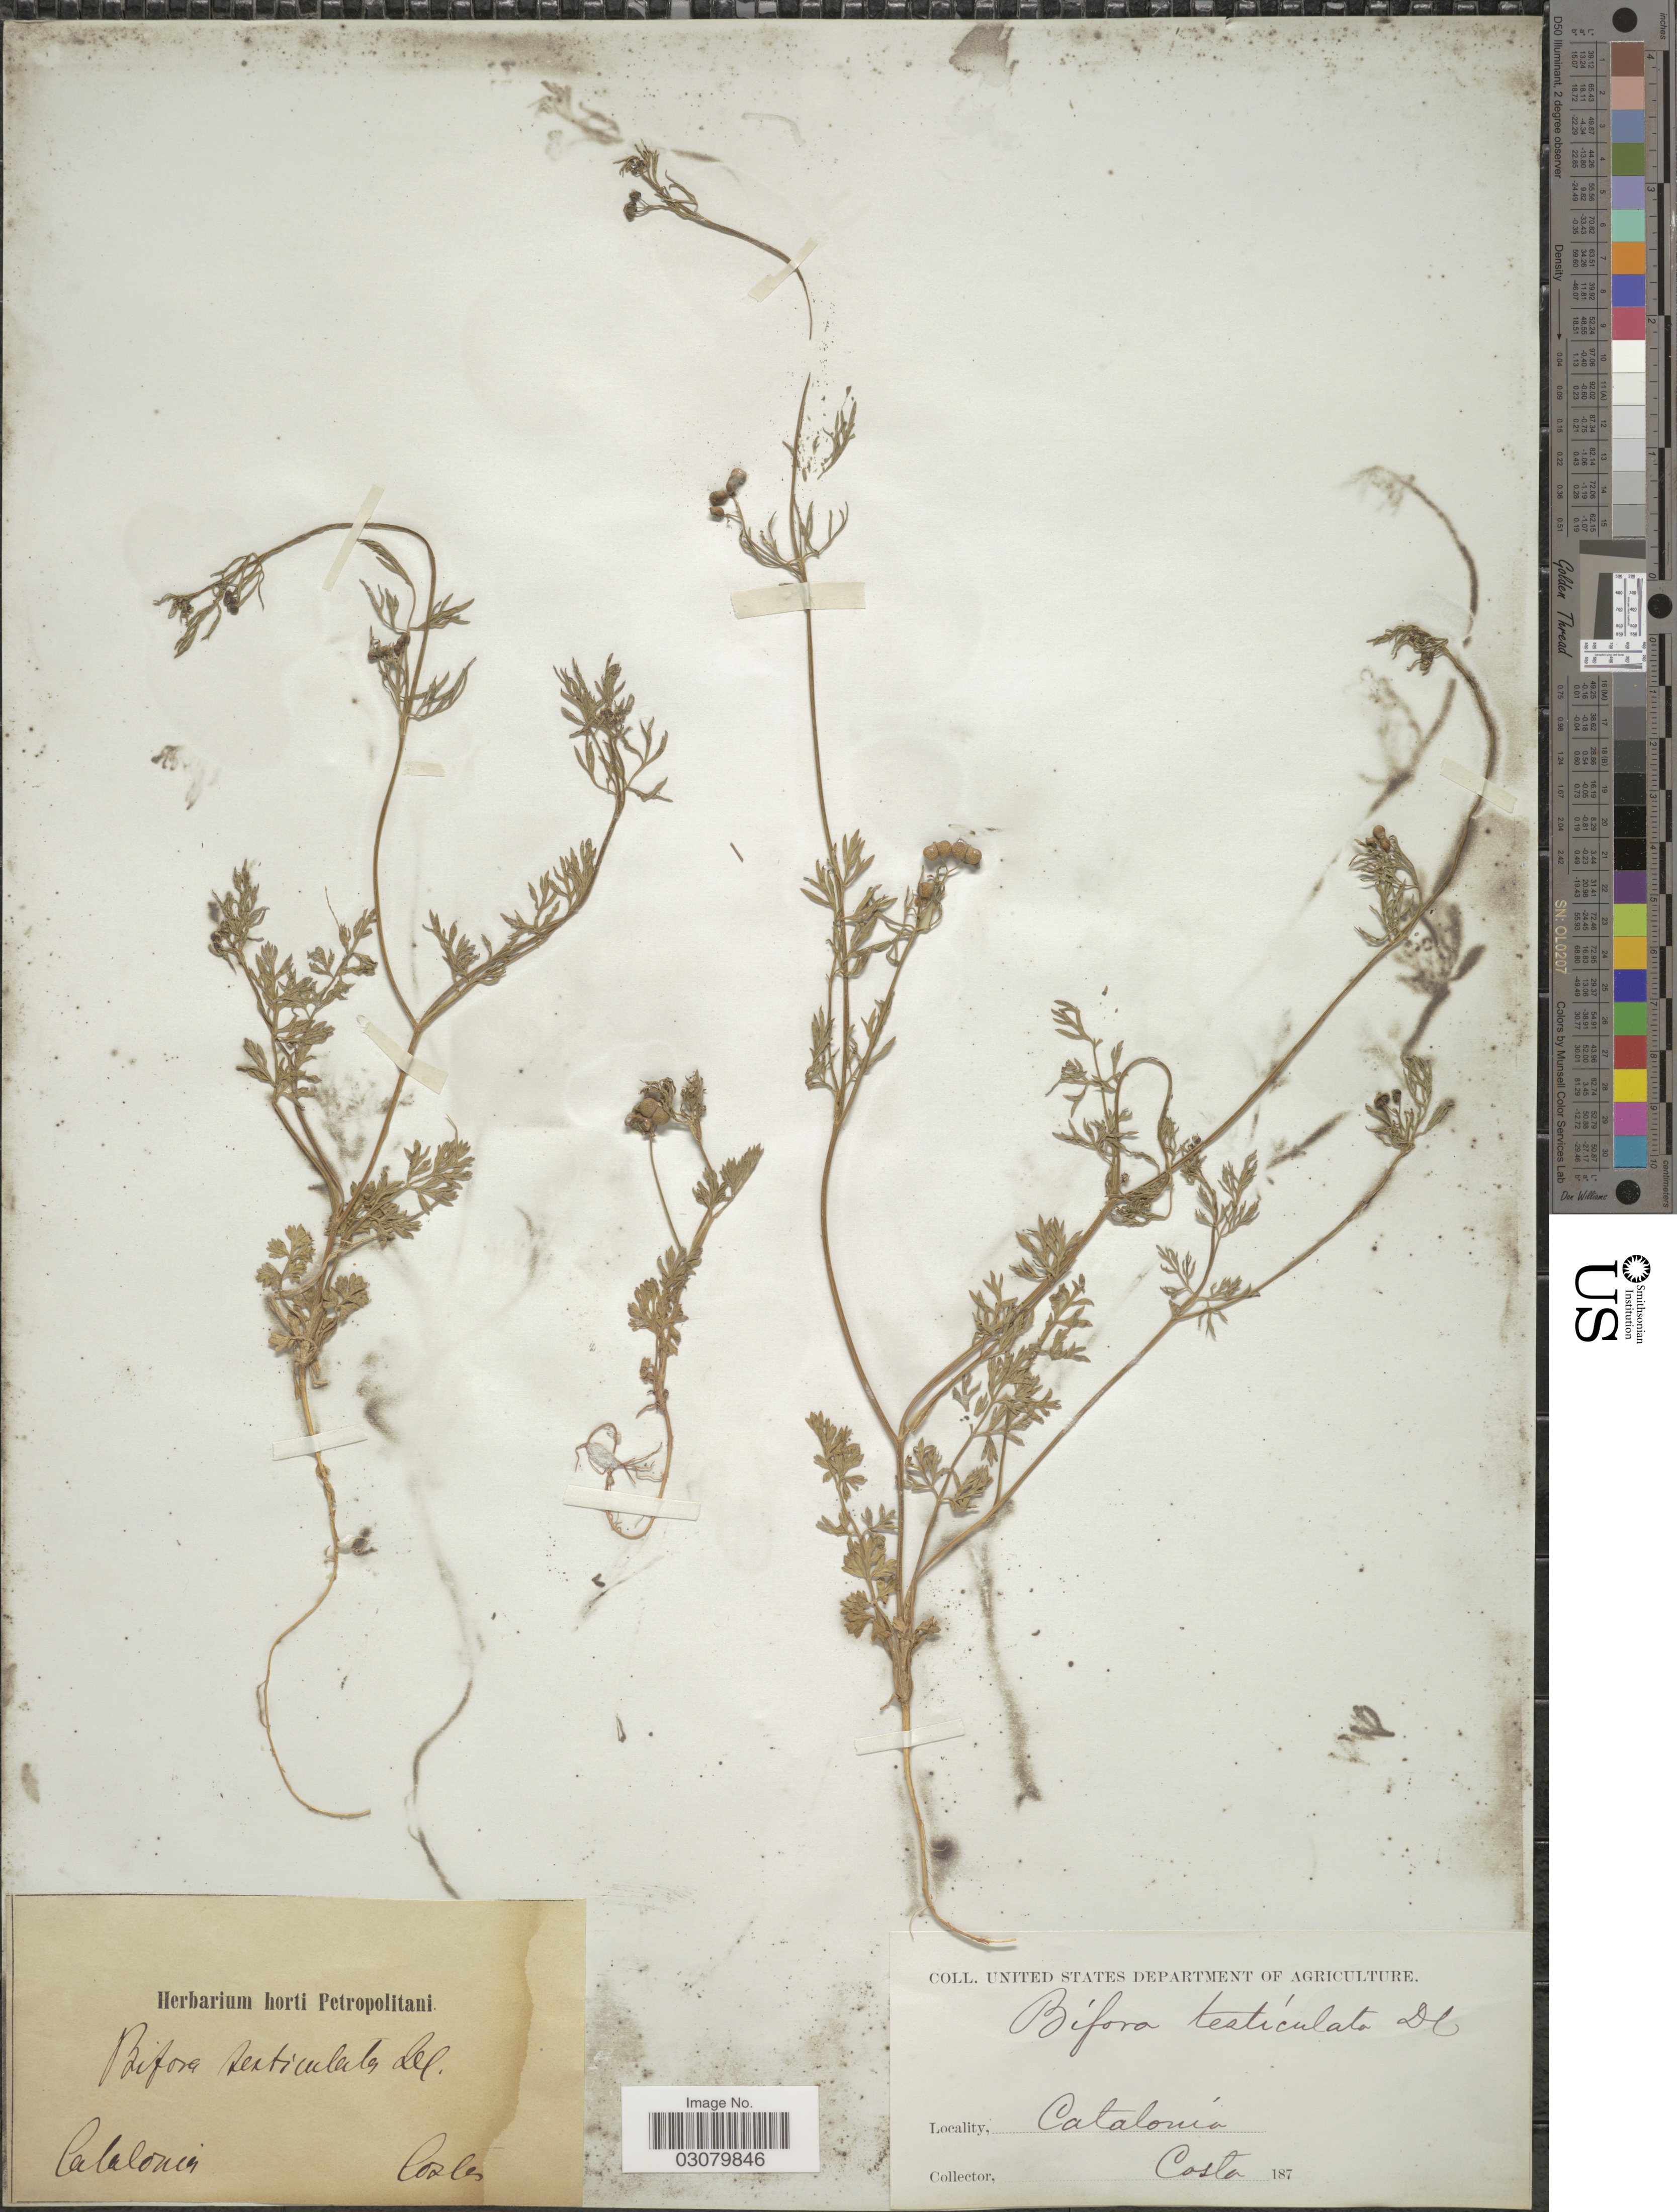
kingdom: Plantae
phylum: Tracheophyta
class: Magnoliopsida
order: Apiales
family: Apiaceae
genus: Bifora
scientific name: Bifora testiculata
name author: (L.) Spreng.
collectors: -. Costa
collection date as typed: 187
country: Spain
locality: Catalonia.